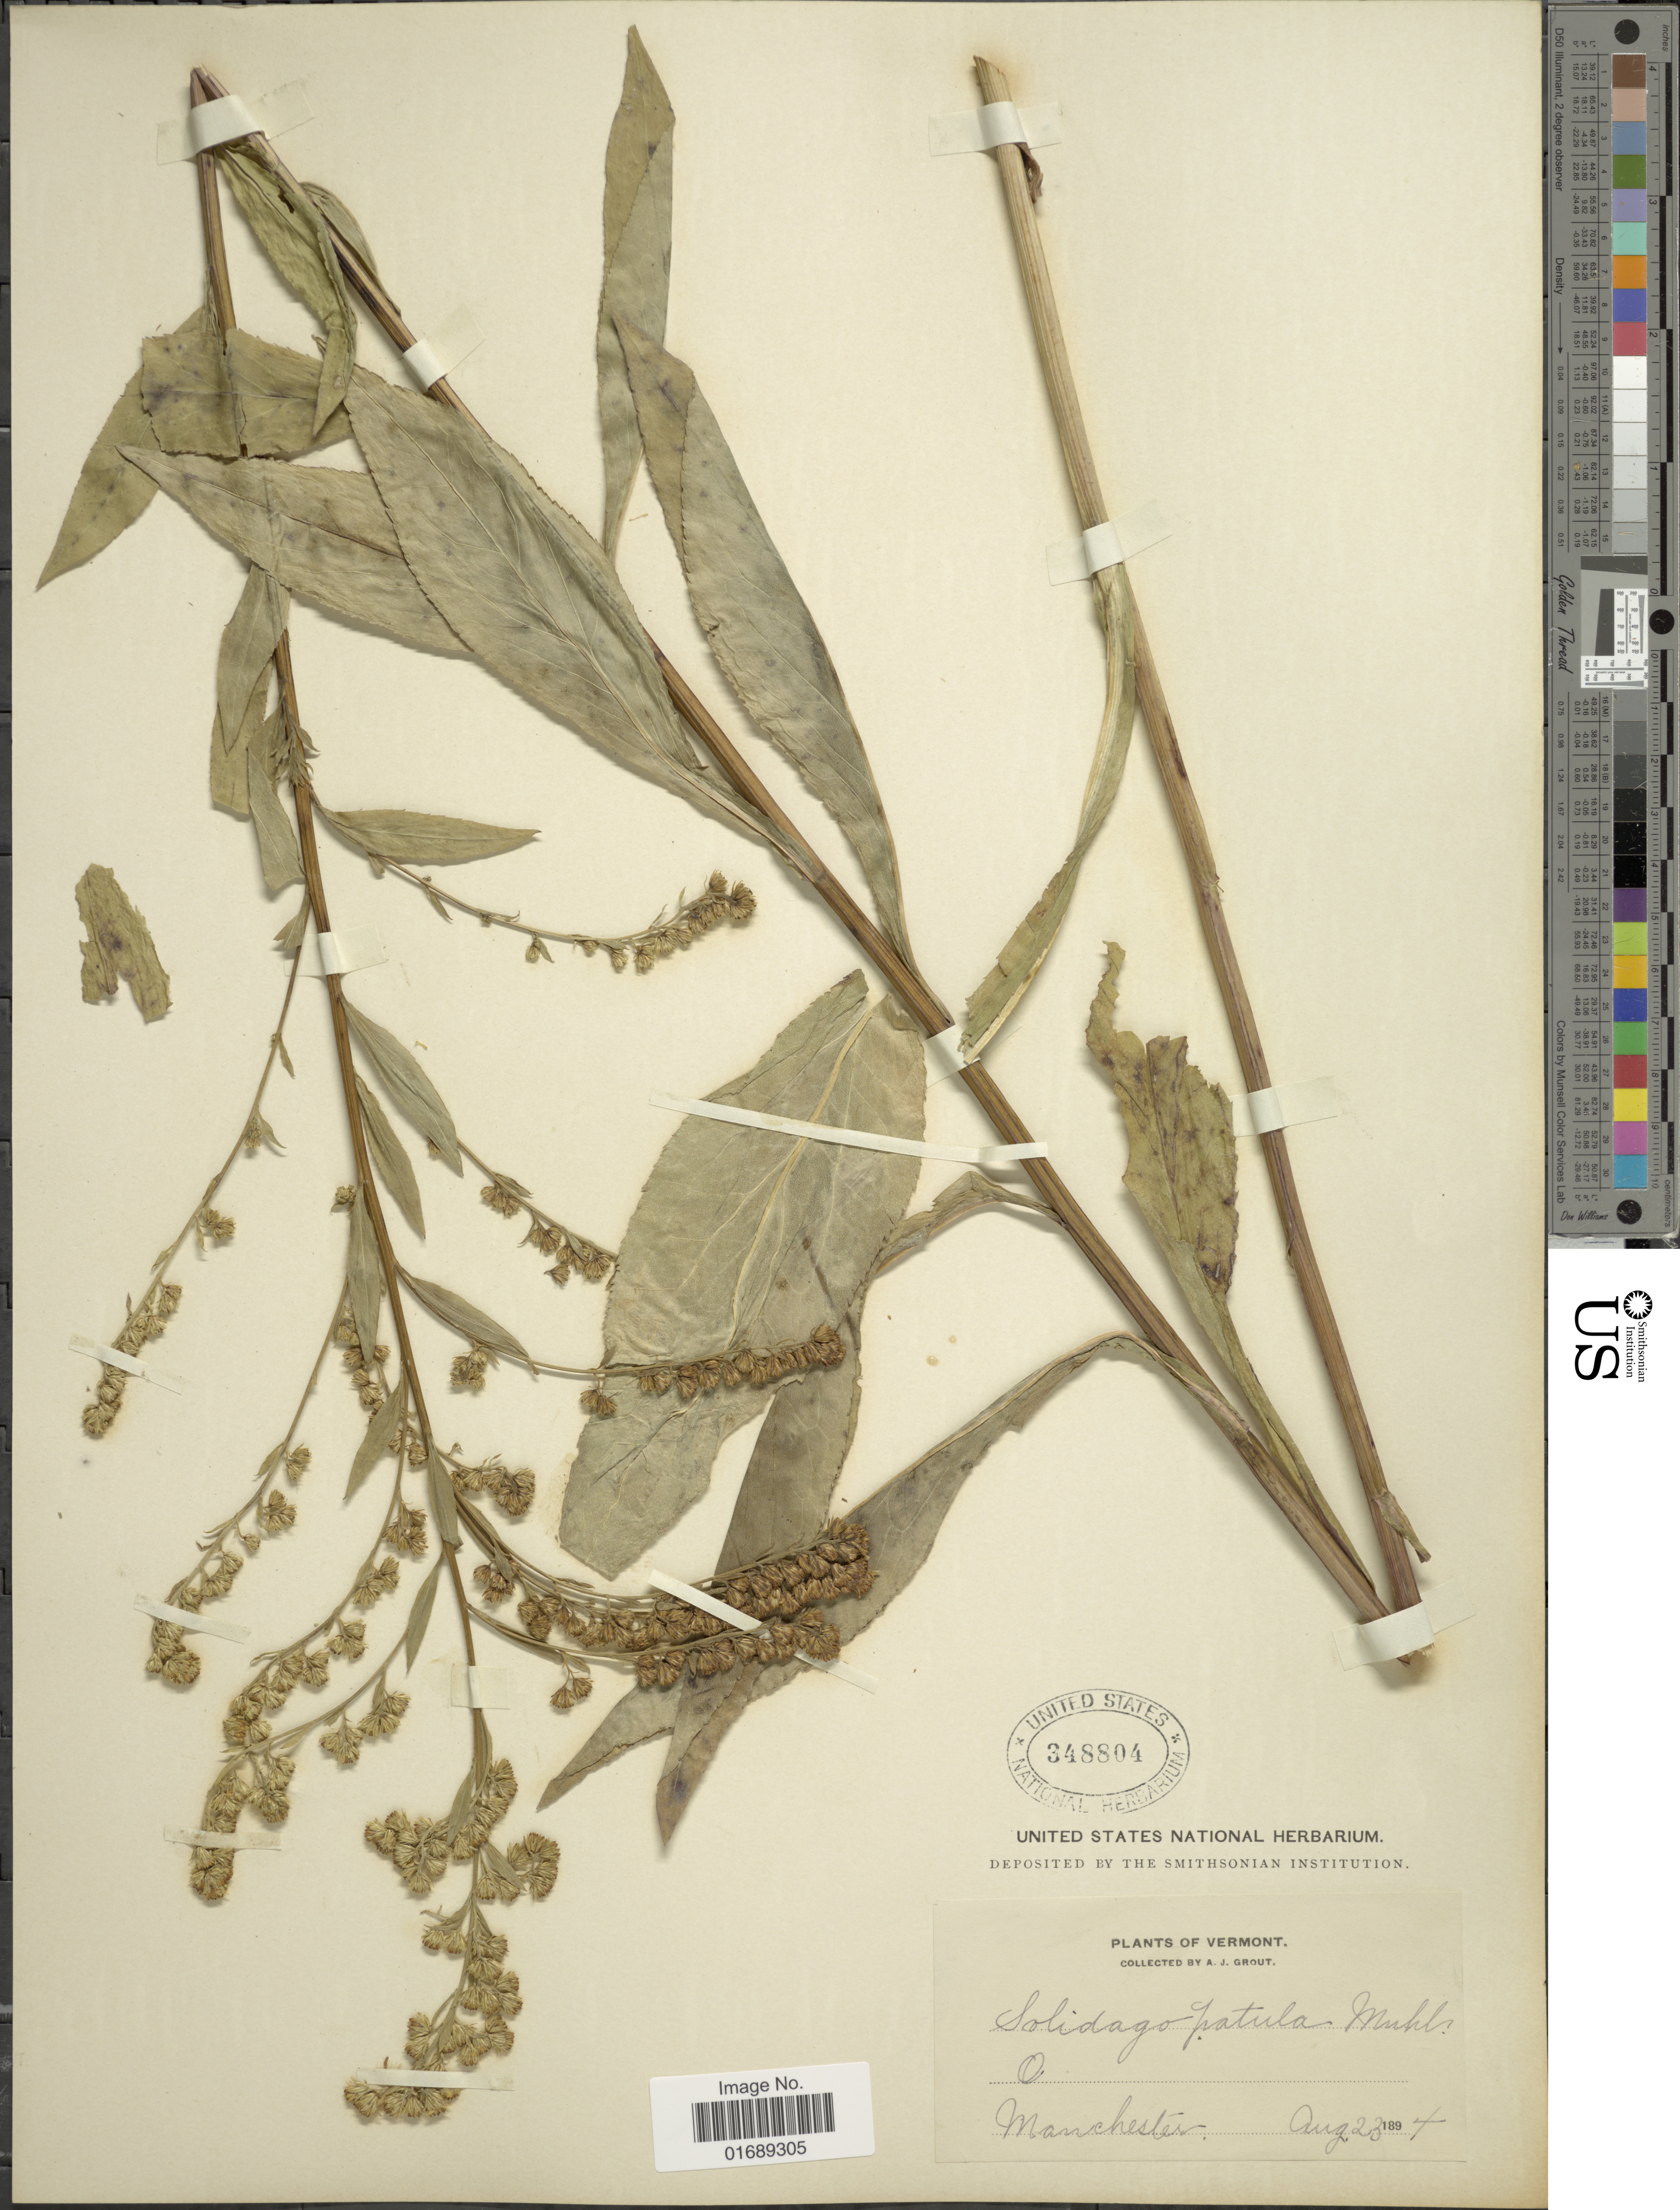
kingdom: Plantae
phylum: Tracheophyta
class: Magnoliopsida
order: Asterales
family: Asteraceae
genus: Solidago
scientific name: Solidago patula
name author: Muhl. ex Willd.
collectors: A. J. Grout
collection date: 1894-08-23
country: United States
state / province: Vermont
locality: Manchester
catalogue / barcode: US 348804